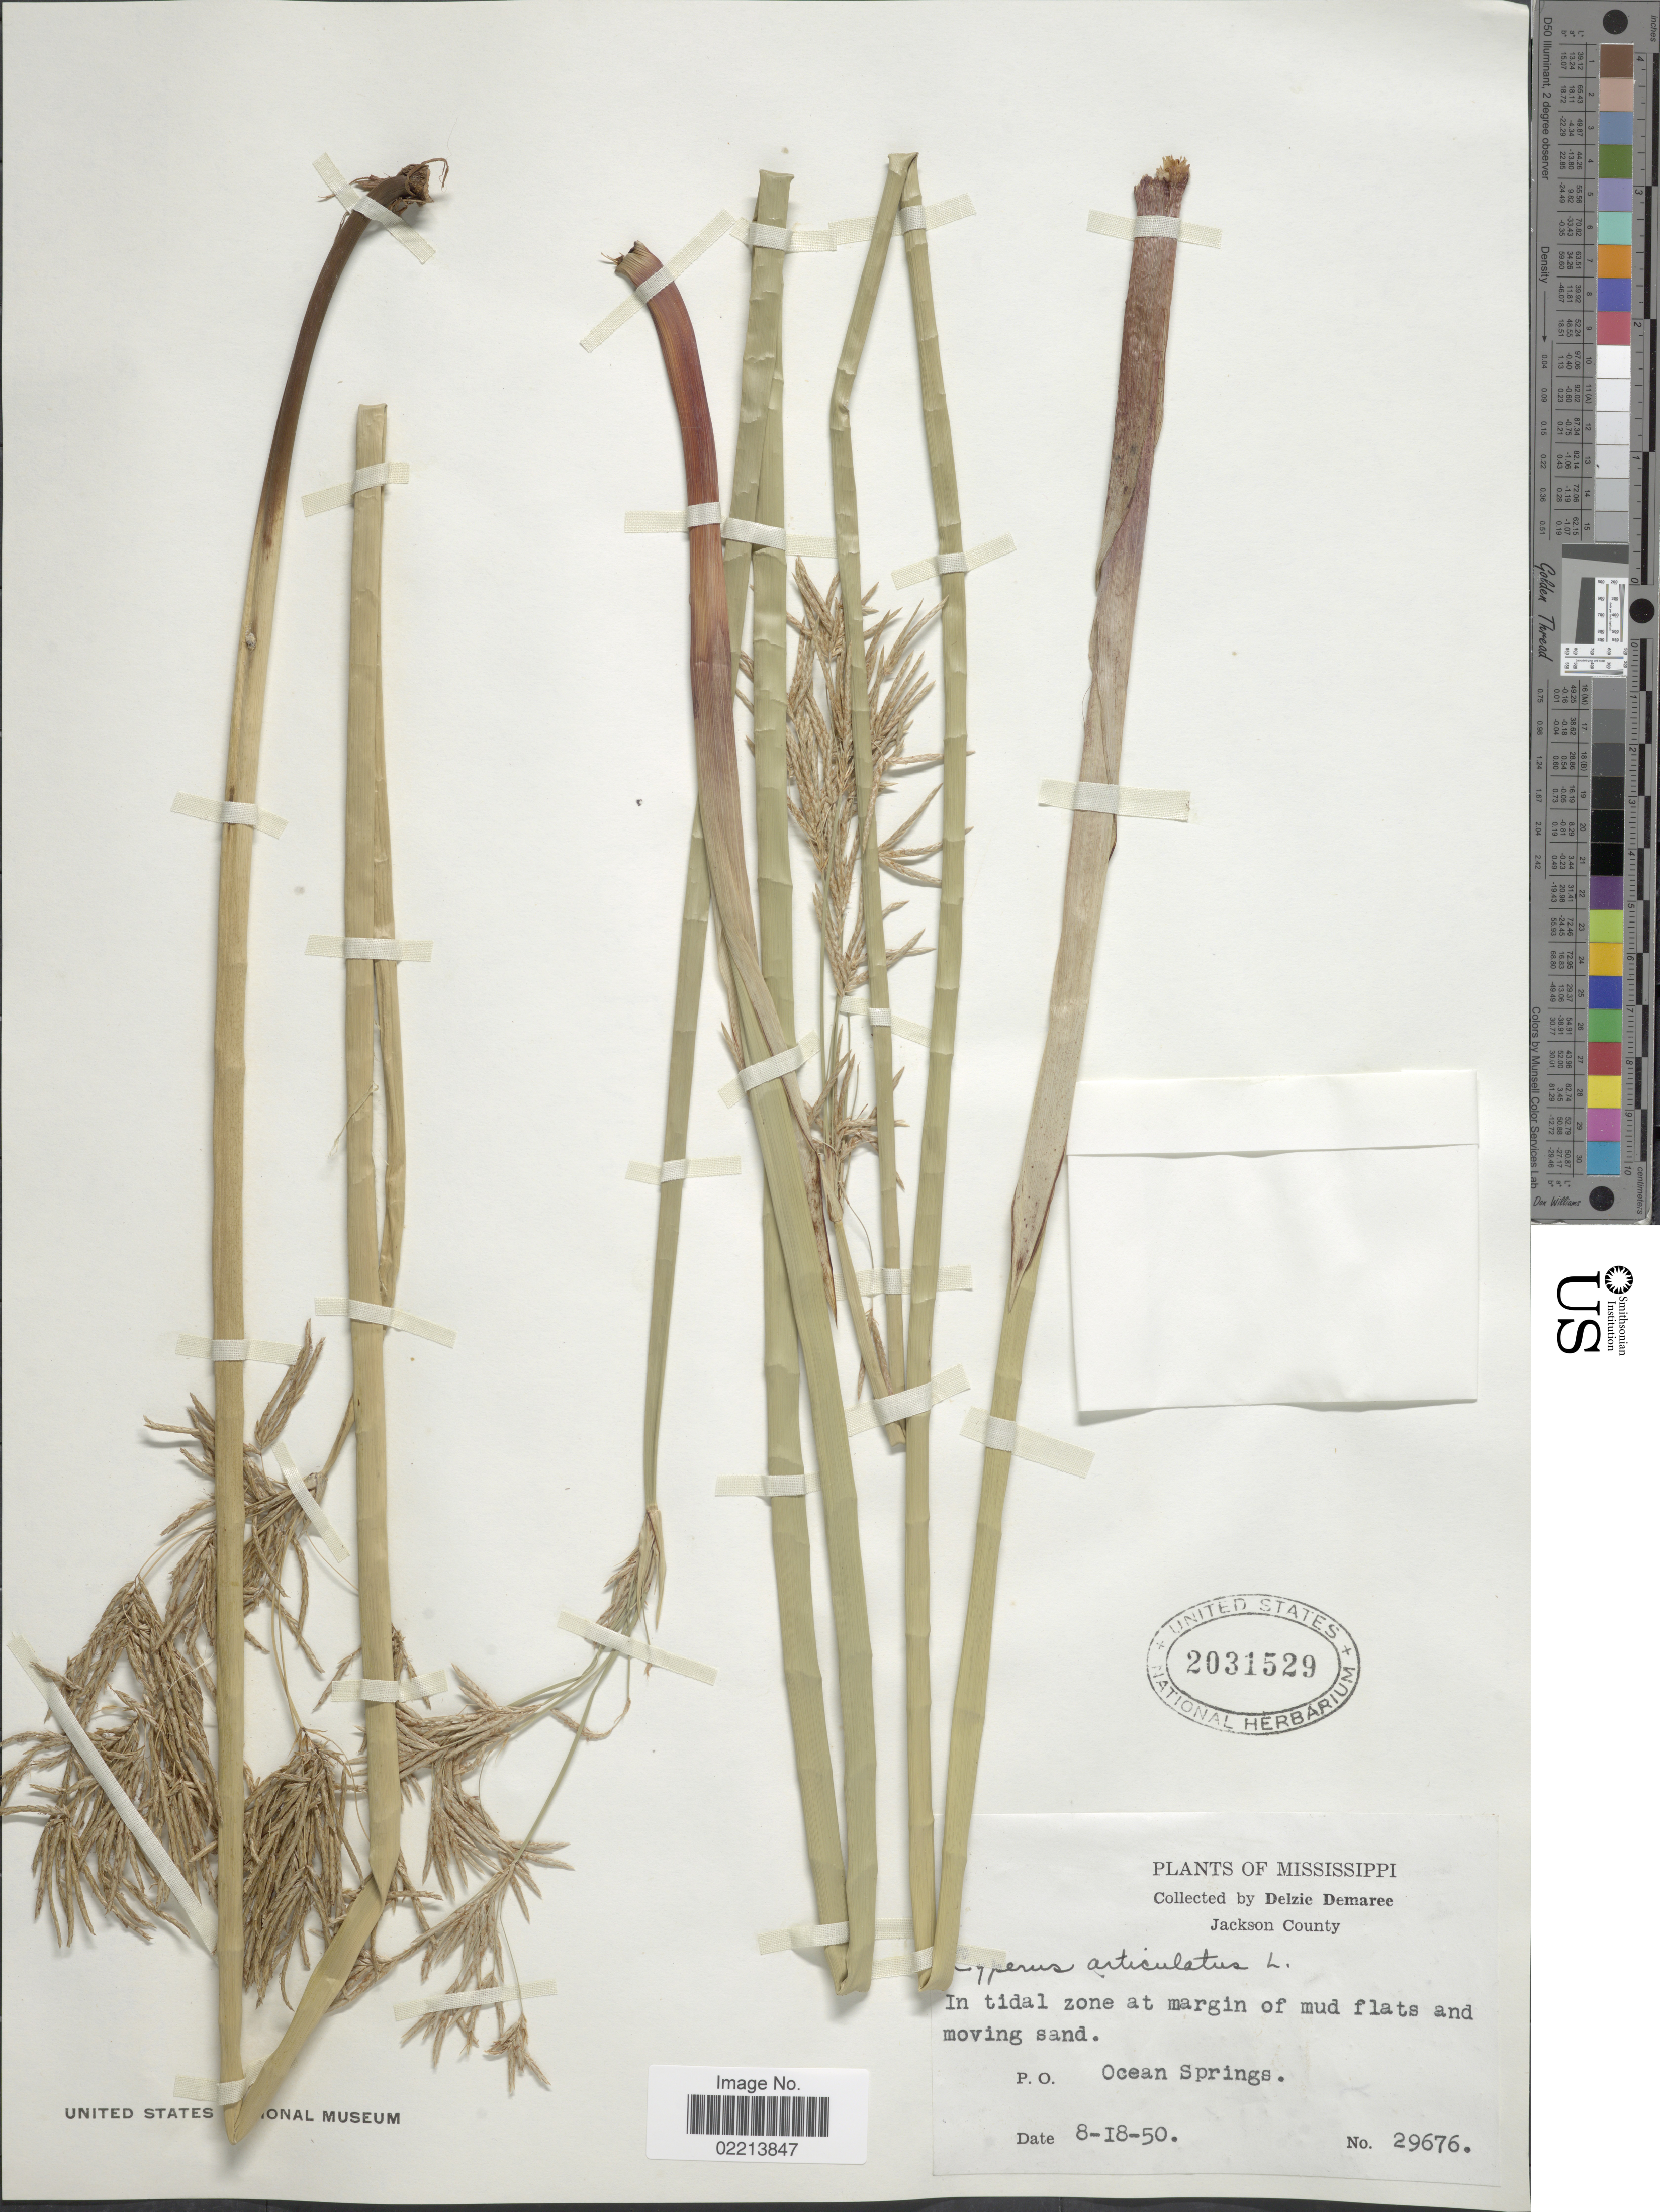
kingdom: Plantae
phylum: Tracheophyta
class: Liliopsida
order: Poales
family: Cyperaceae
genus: Cyperus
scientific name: Cyperus articulatus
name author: L.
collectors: D. Demaree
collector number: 29676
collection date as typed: Transcribed d/m/y: 18/8/50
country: United States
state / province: Mississippi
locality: Jackson County. P.O. Ocean Springs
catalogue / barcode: US 2031529